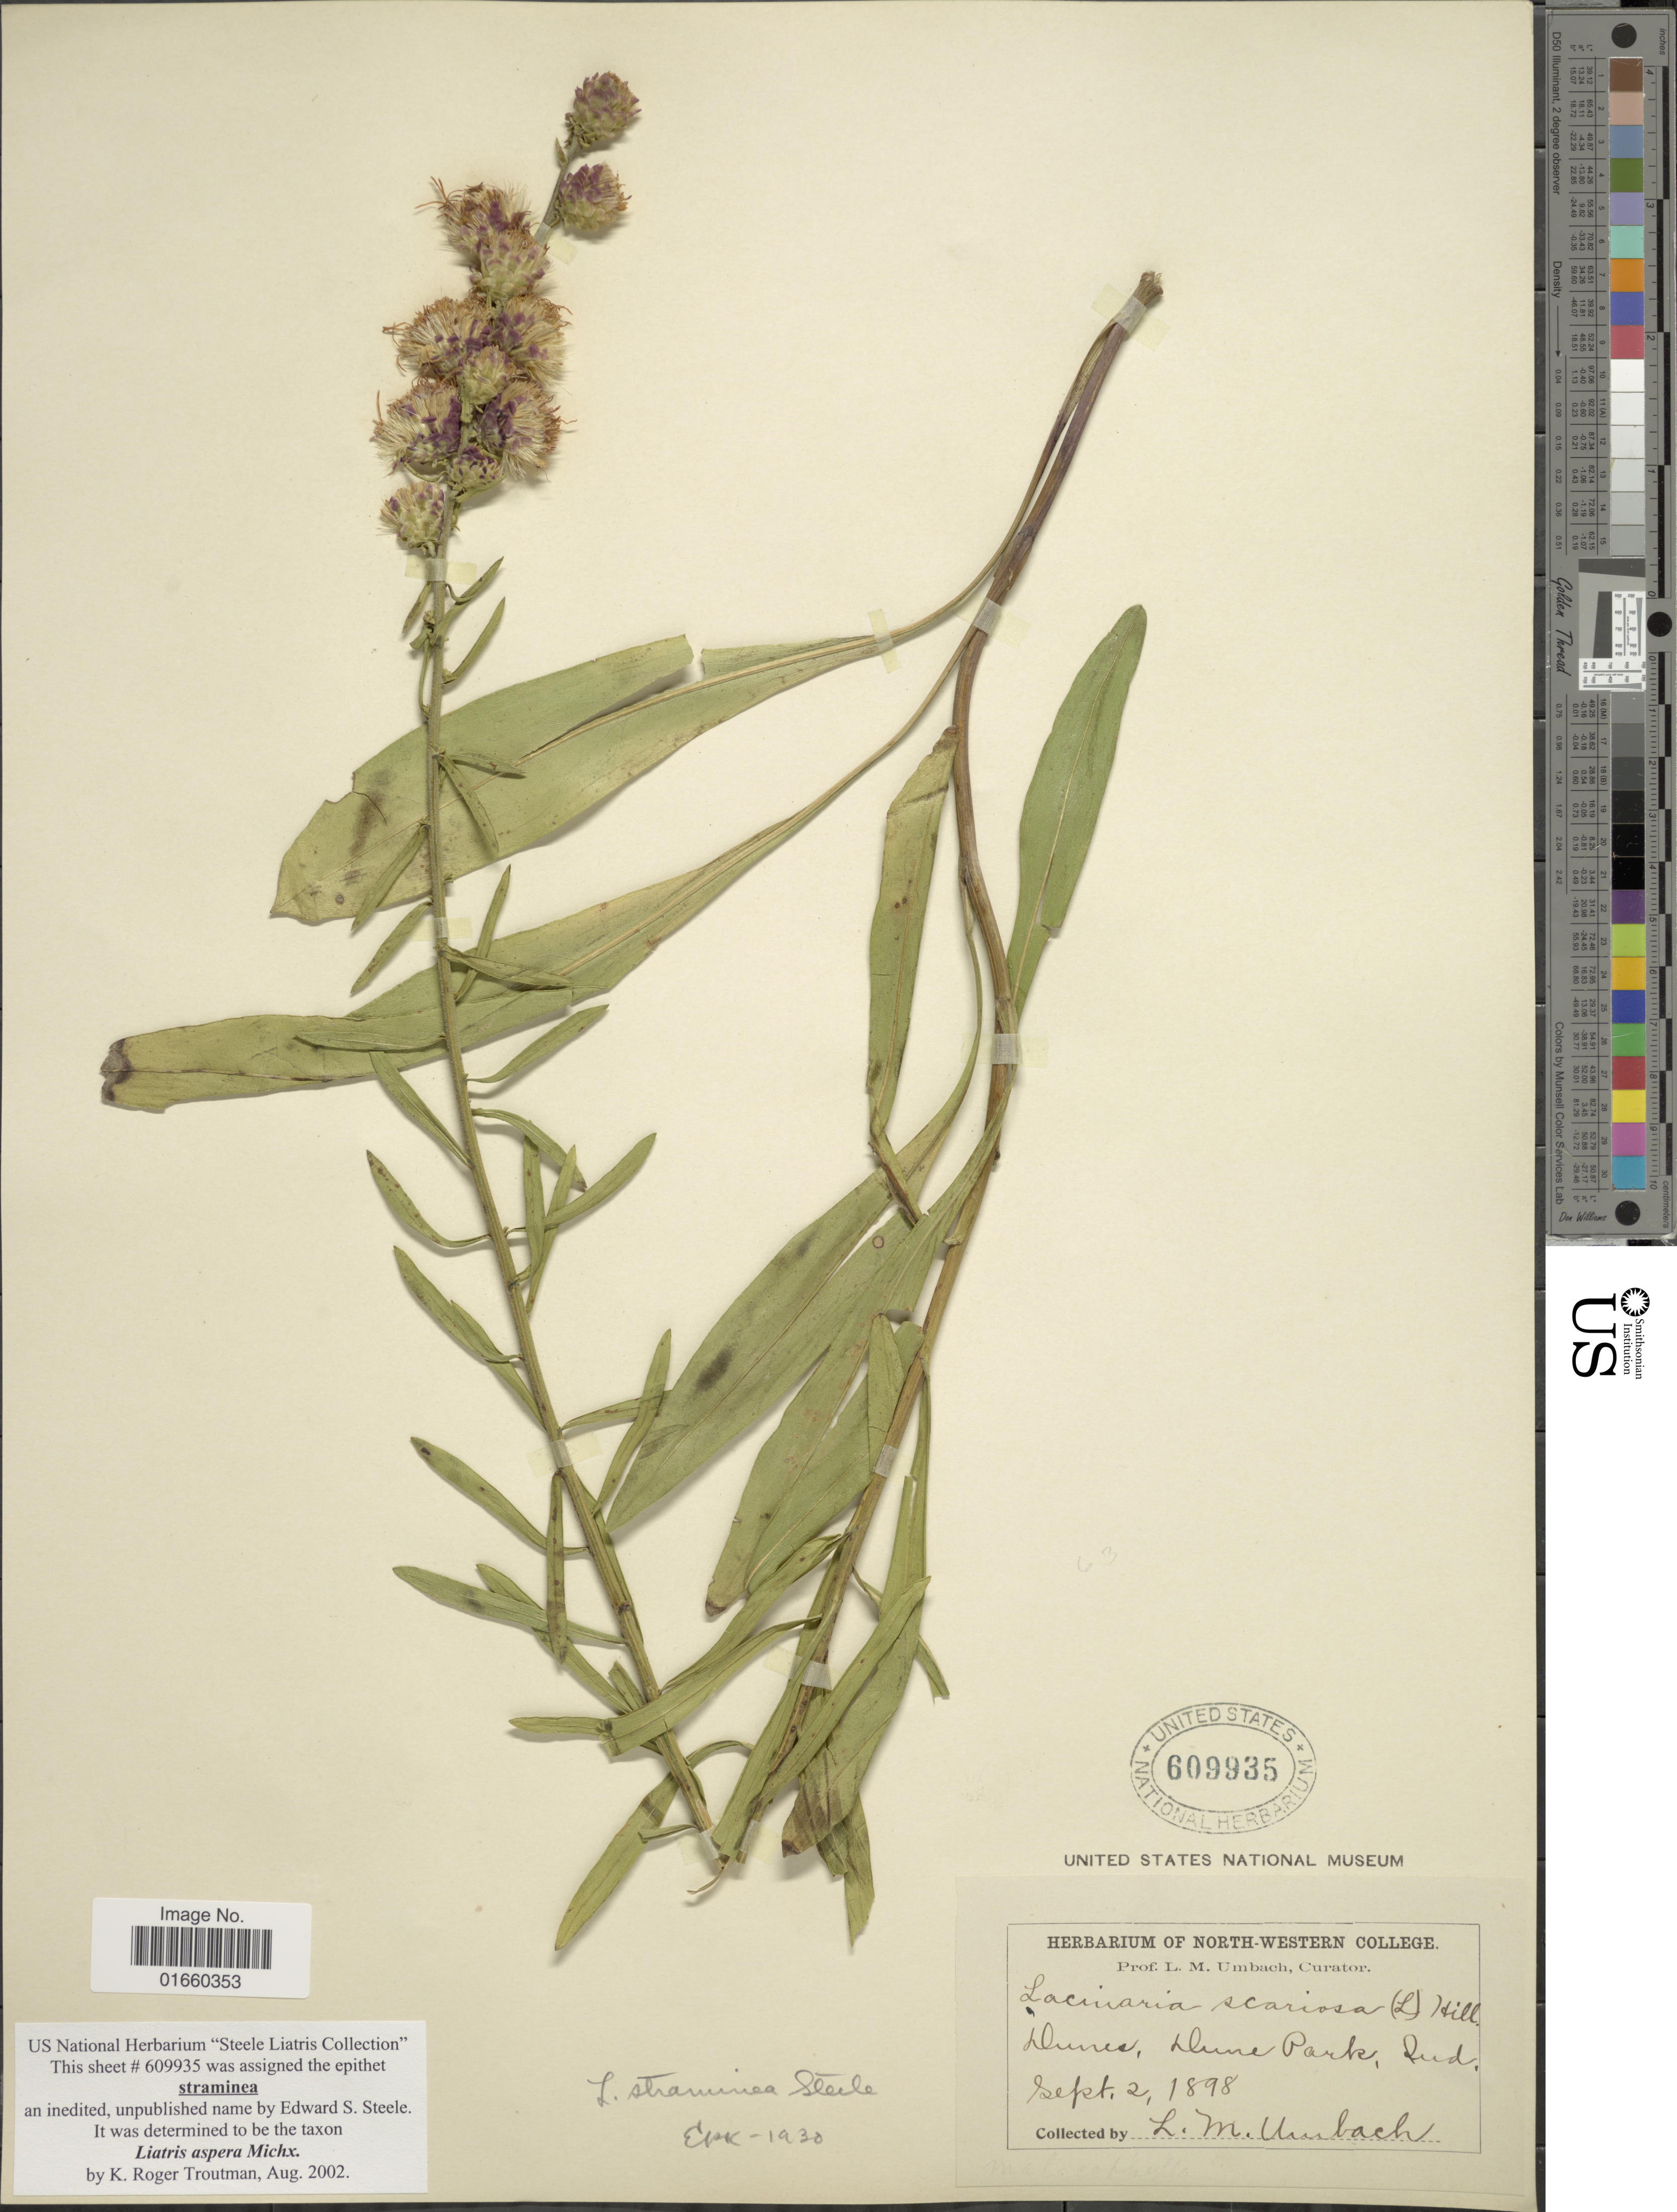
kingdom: Plantae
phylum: Tracheophyta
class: Magnoliopsida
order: Asterales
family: Asteraceae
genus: Liatris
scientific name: Liatris aspera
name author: Michx.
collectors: L. M. Umbach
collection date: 1898-09-02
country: United States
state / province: Indiana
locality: Dunes, Dune Park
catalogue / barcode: US 609935